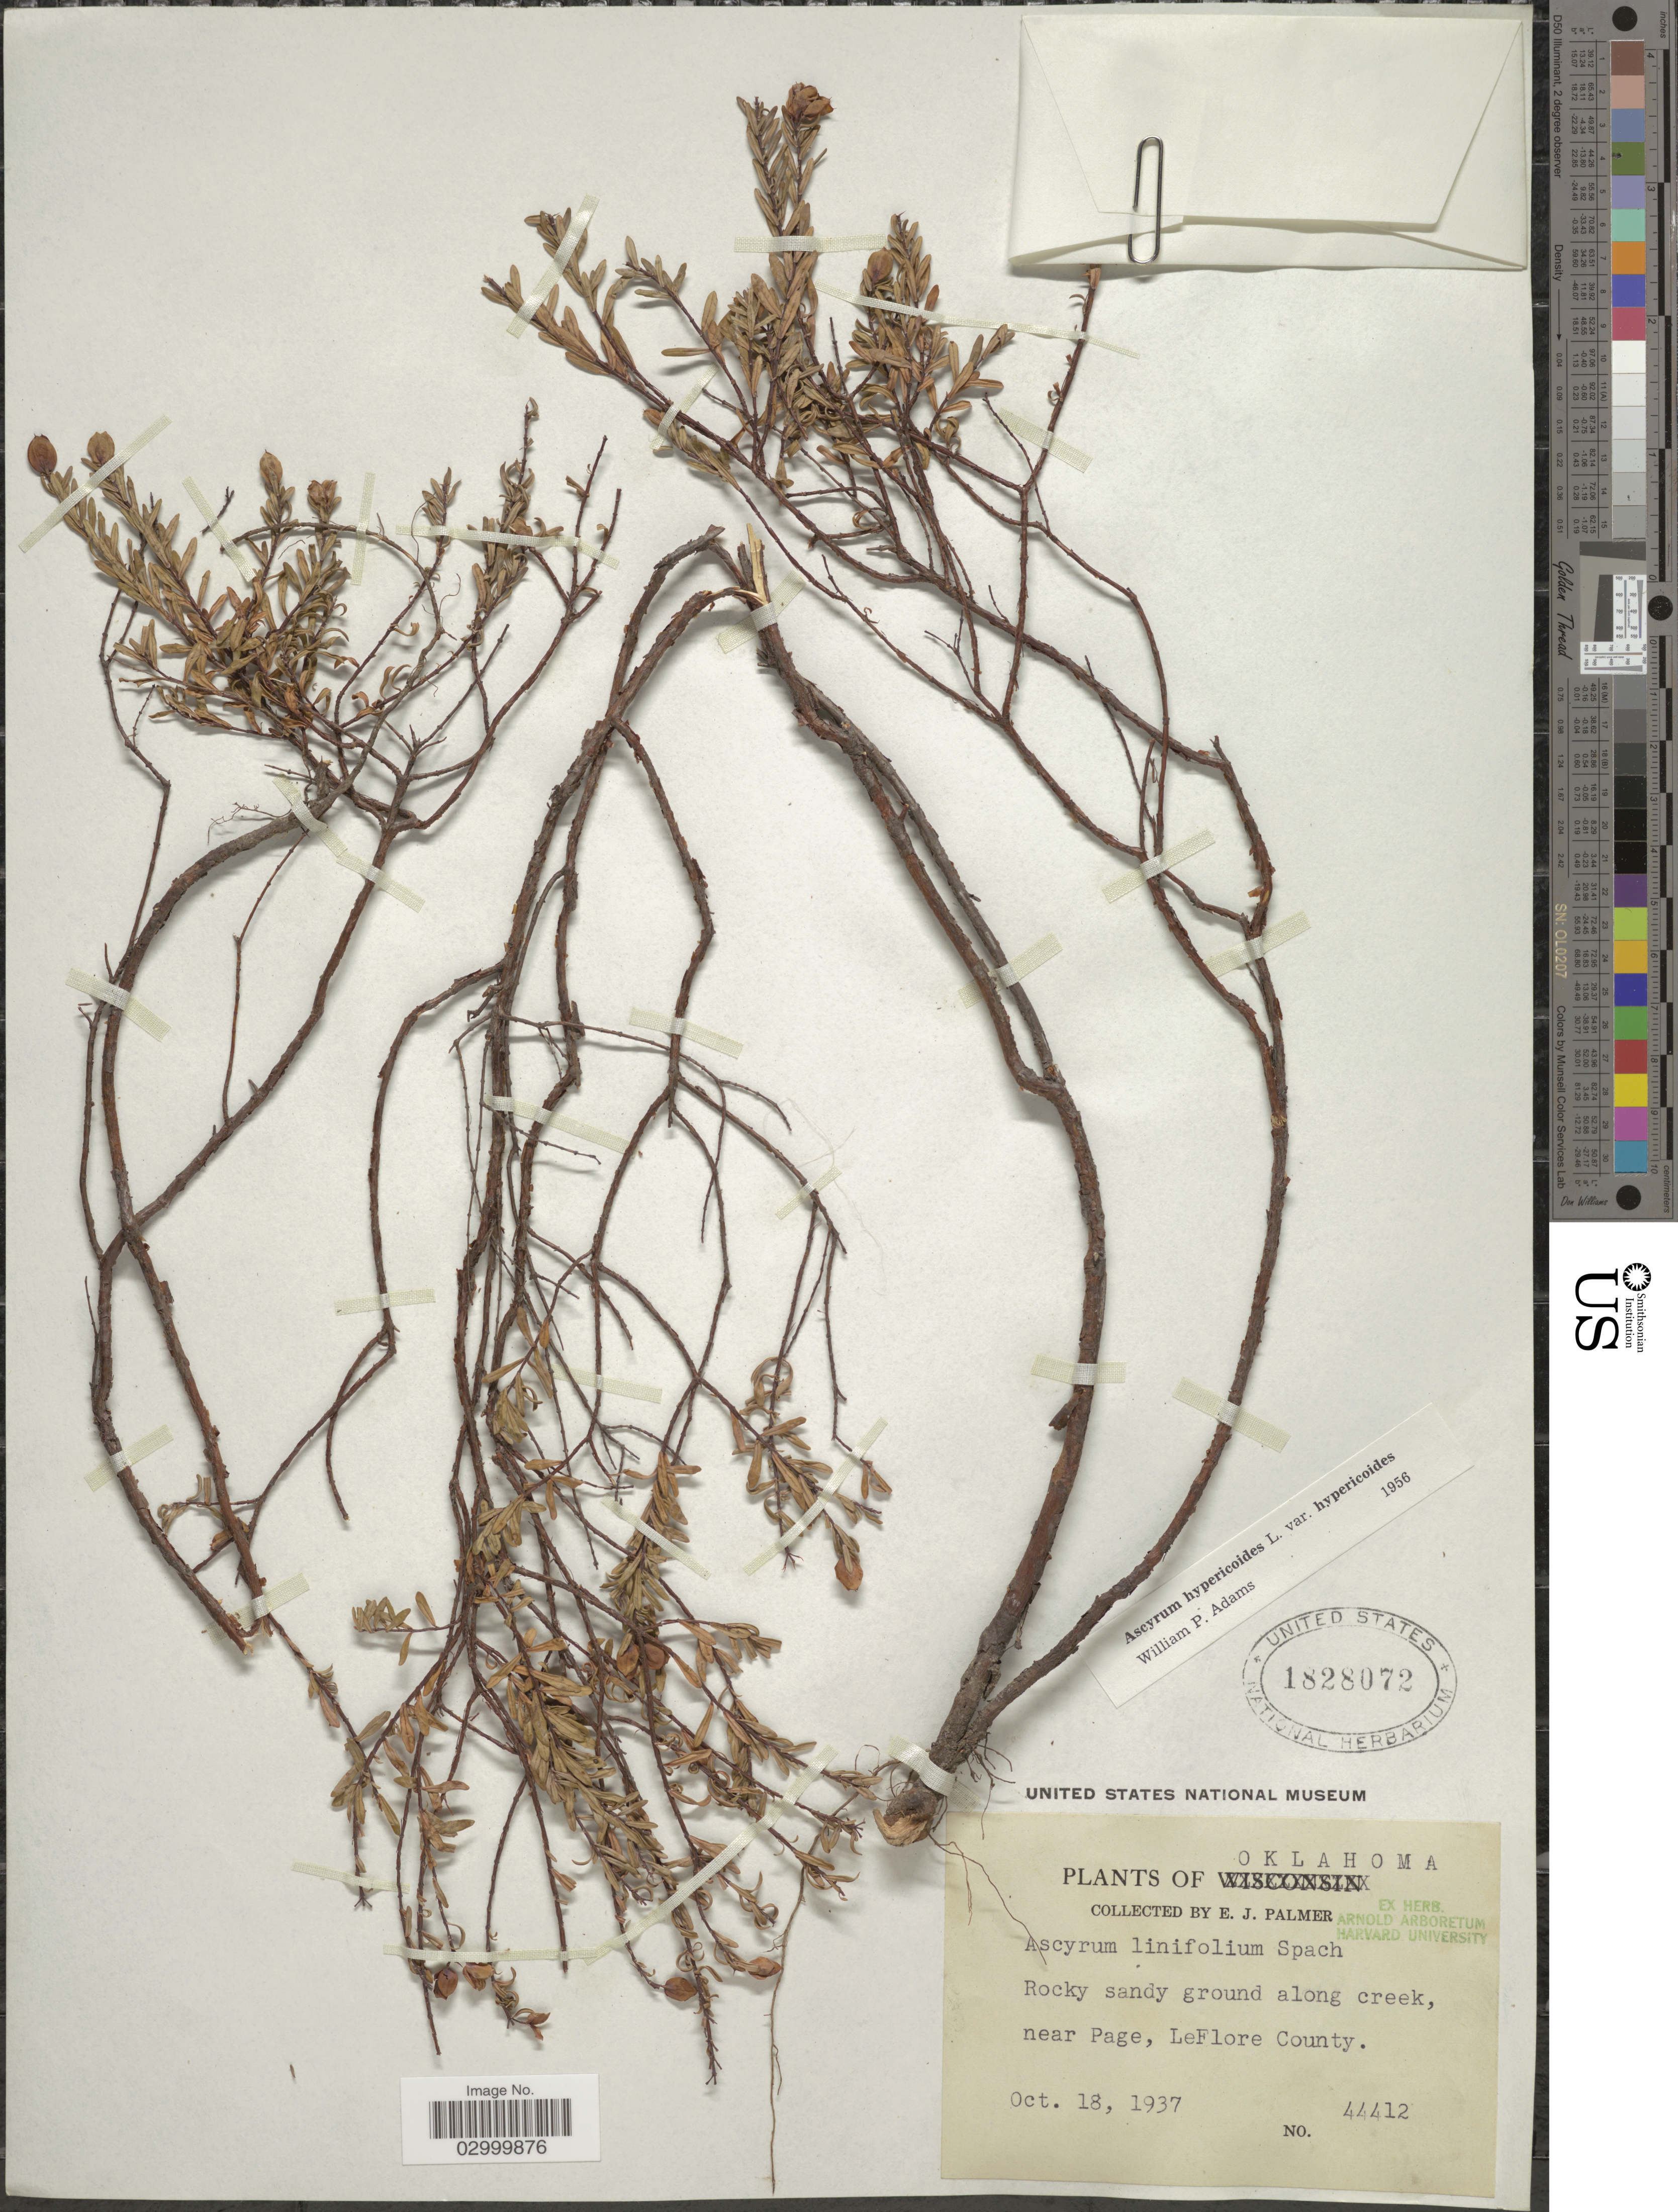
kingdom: Plantae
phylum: Tracheophyta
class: Magnoliopsida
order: Malpighiales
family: Hypericaceae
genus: Hypericum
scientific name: Hypericum hypericoides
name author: (L.) Crantz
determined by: Strong, Mark T., (BOT), Smithsonian Institution - National Museum of Natural History (UNITED STATES)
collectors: E. J. Palmer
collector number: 44412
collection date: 1937-10-18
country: United States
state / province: Oklahoma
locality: Rocky sandy ground along creek, near Page, LeFlore County.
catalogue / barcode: US 1828072